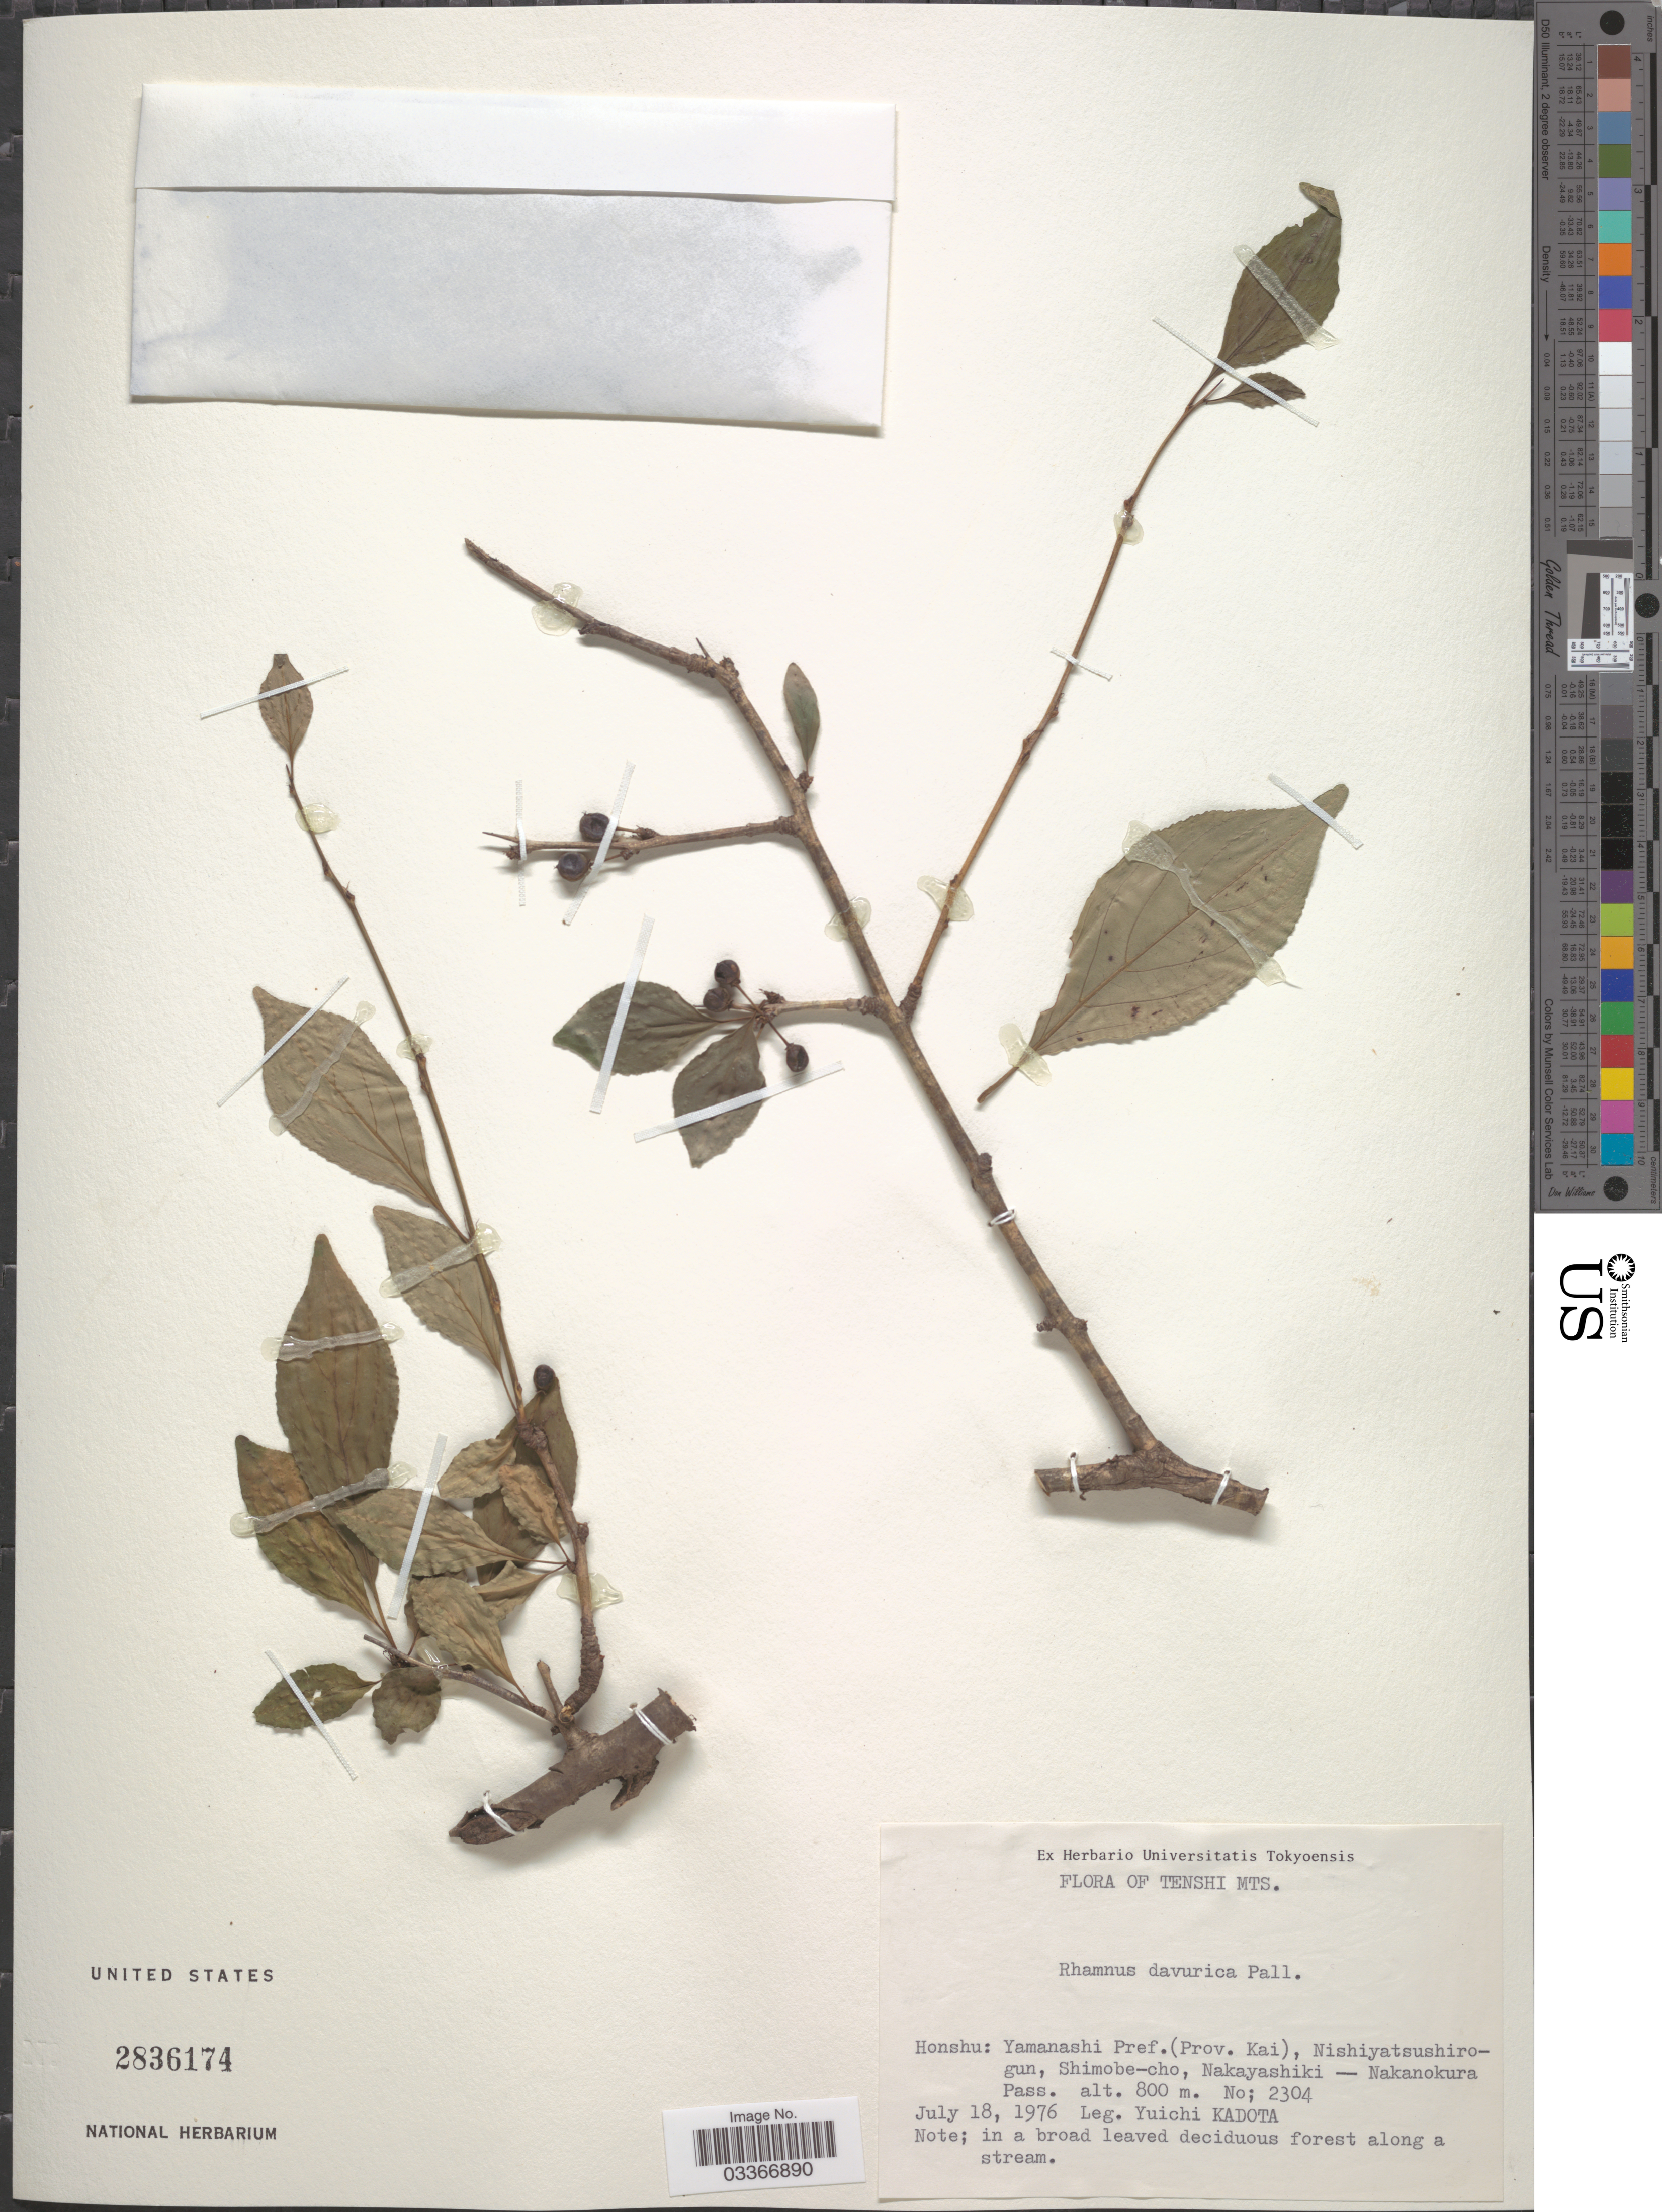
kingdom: Plantae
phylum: Tracheophyta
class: Magnoliopsida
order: Rosales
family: Rhamnaceae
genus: Rhamnus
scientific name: Rhamnus davurica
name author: Pall.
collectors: Y. Kadota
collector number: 2304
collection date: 1976-07-18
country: Japan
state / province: Yamanasi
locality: Tenshi Mts. Honshu: Yamanashi Pref. (Prov. Kai), Nishiyatsushirogun, Shimobe-cho, Nakayashiki - Nakanokura Pass.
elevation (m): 800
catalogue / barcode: US 2836174